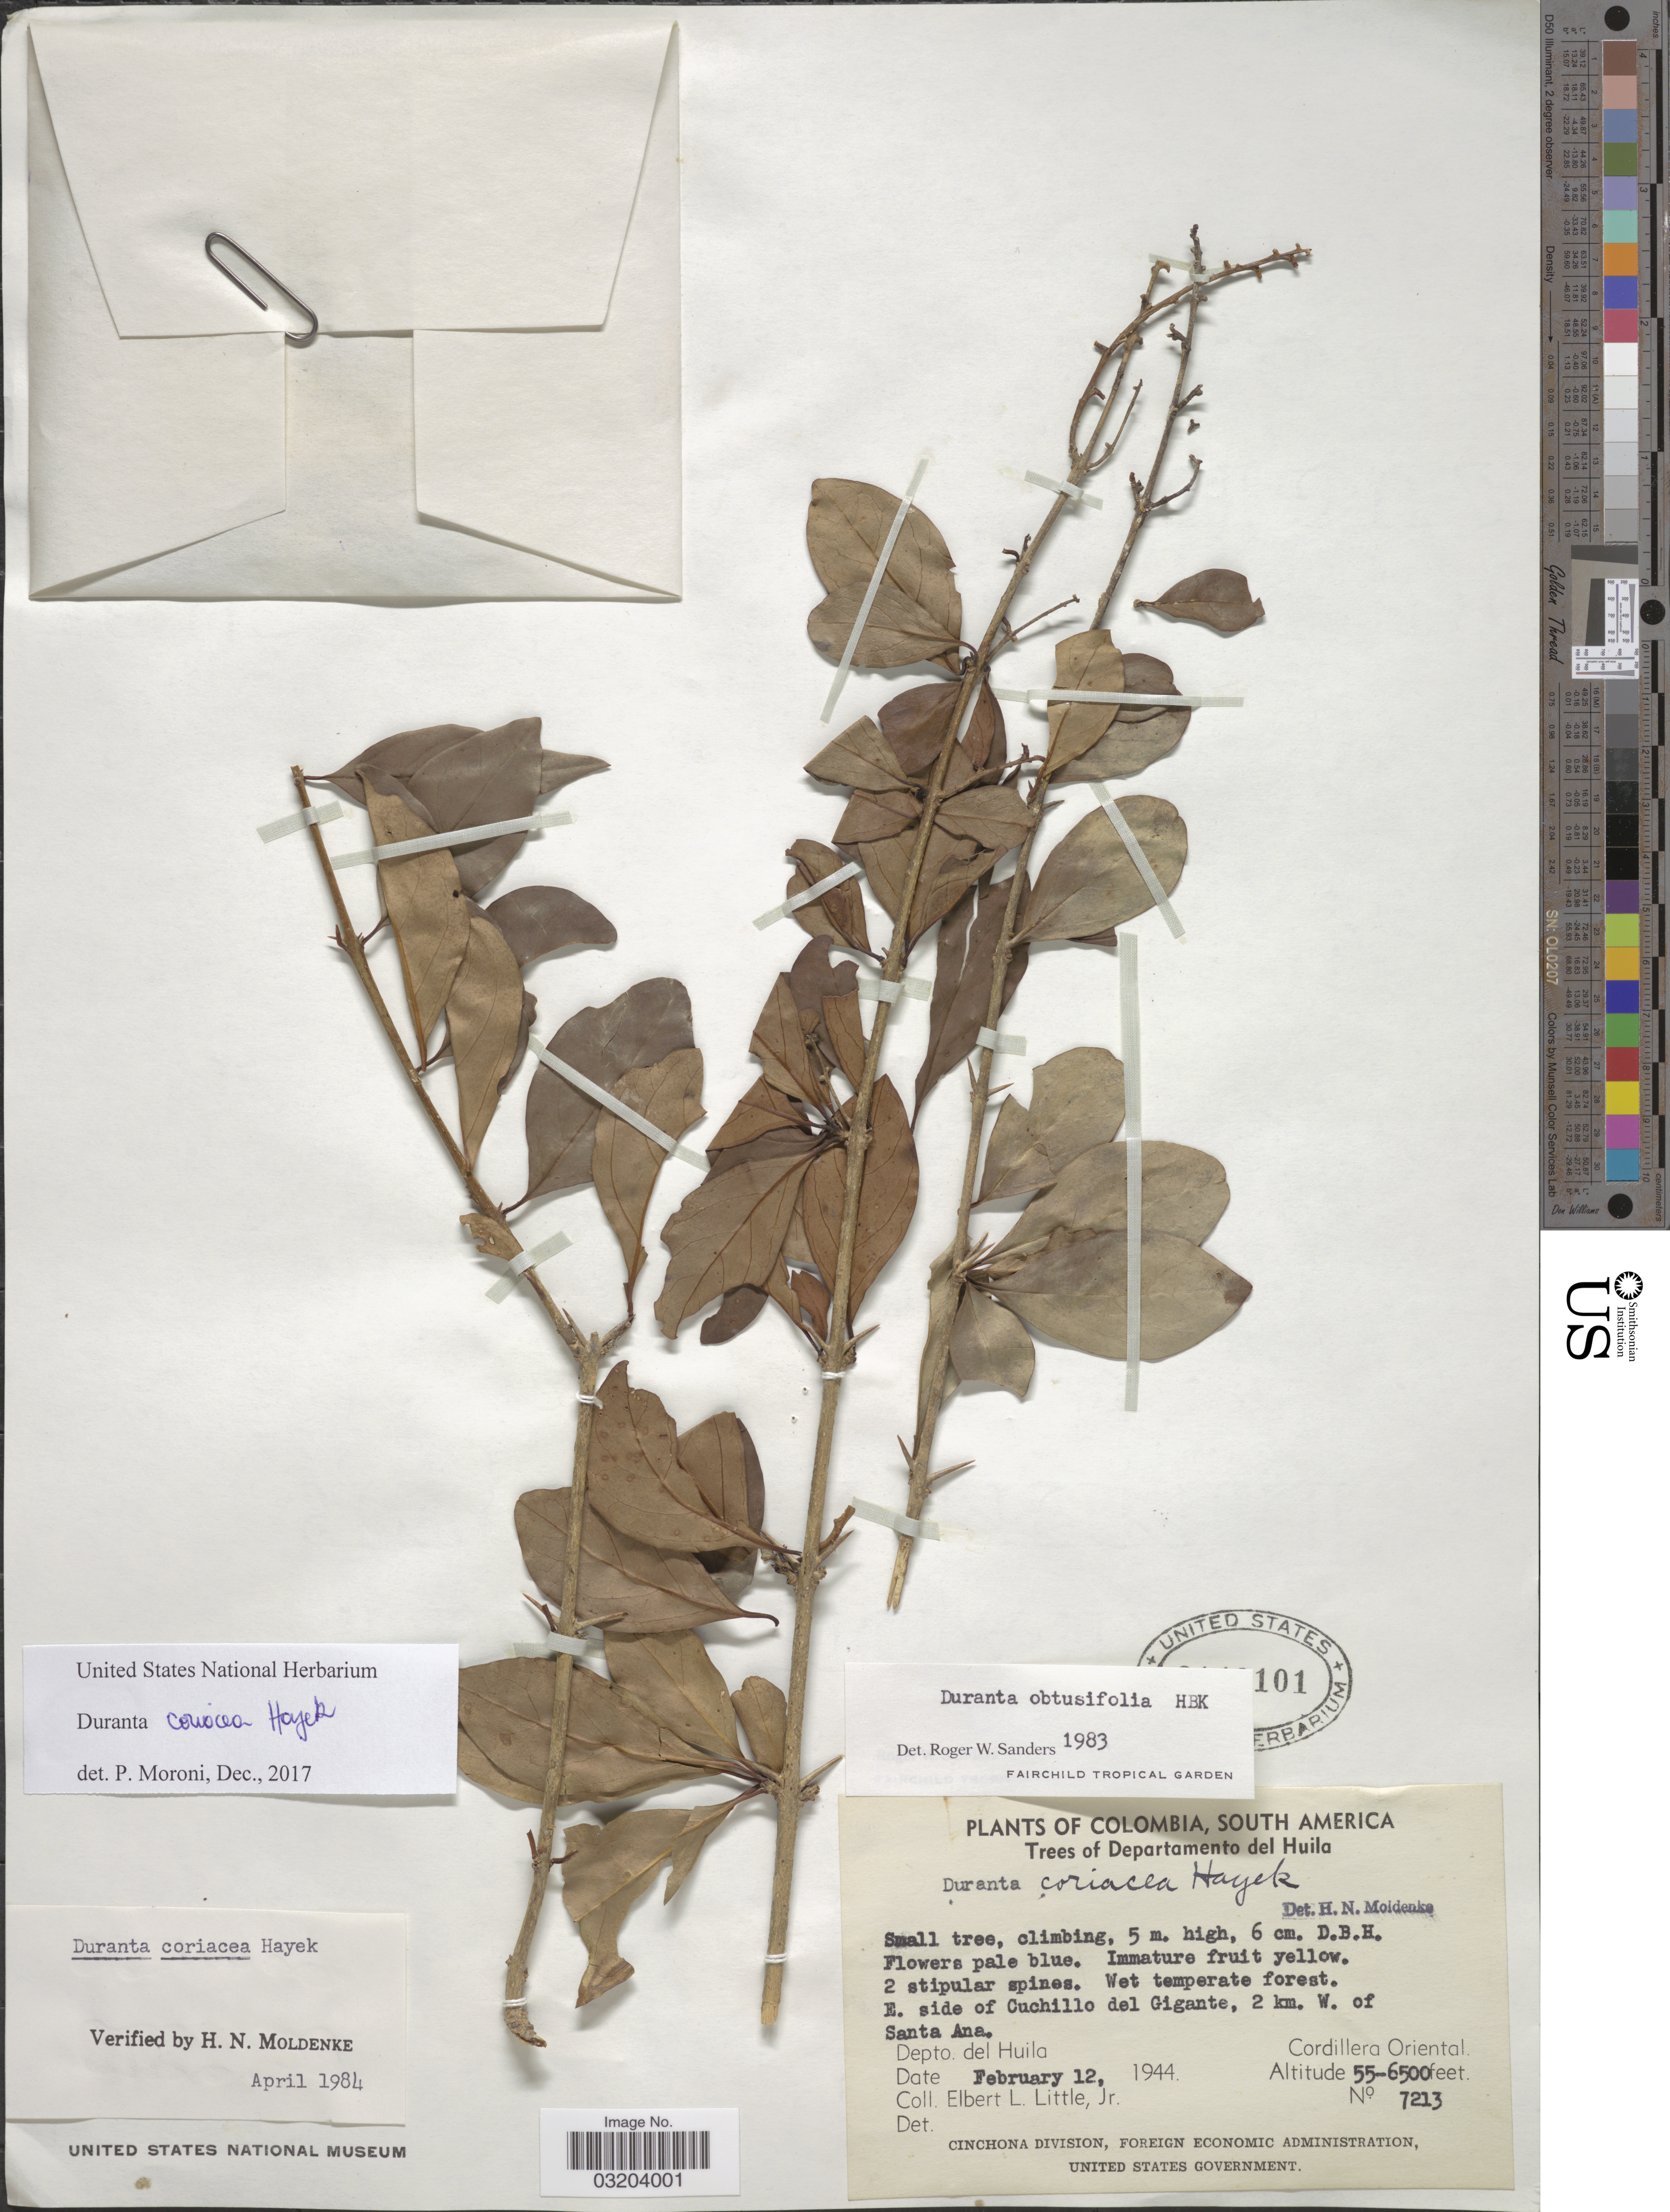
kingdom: Plantae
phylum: Tracheophyta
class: Magnoliopsida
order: Lamiales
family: Verbenaceae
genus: Duranta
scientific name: Duranta coriacea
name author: Hayek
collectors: E. L. Little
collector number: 7213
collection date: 1944-02-12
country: Colombia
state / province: Huila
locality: Departamento del Huila. E. side of Cuchillo del Gigante, 2 km. W. of Santa Ana. Cordillera Oriental.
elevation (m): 1676